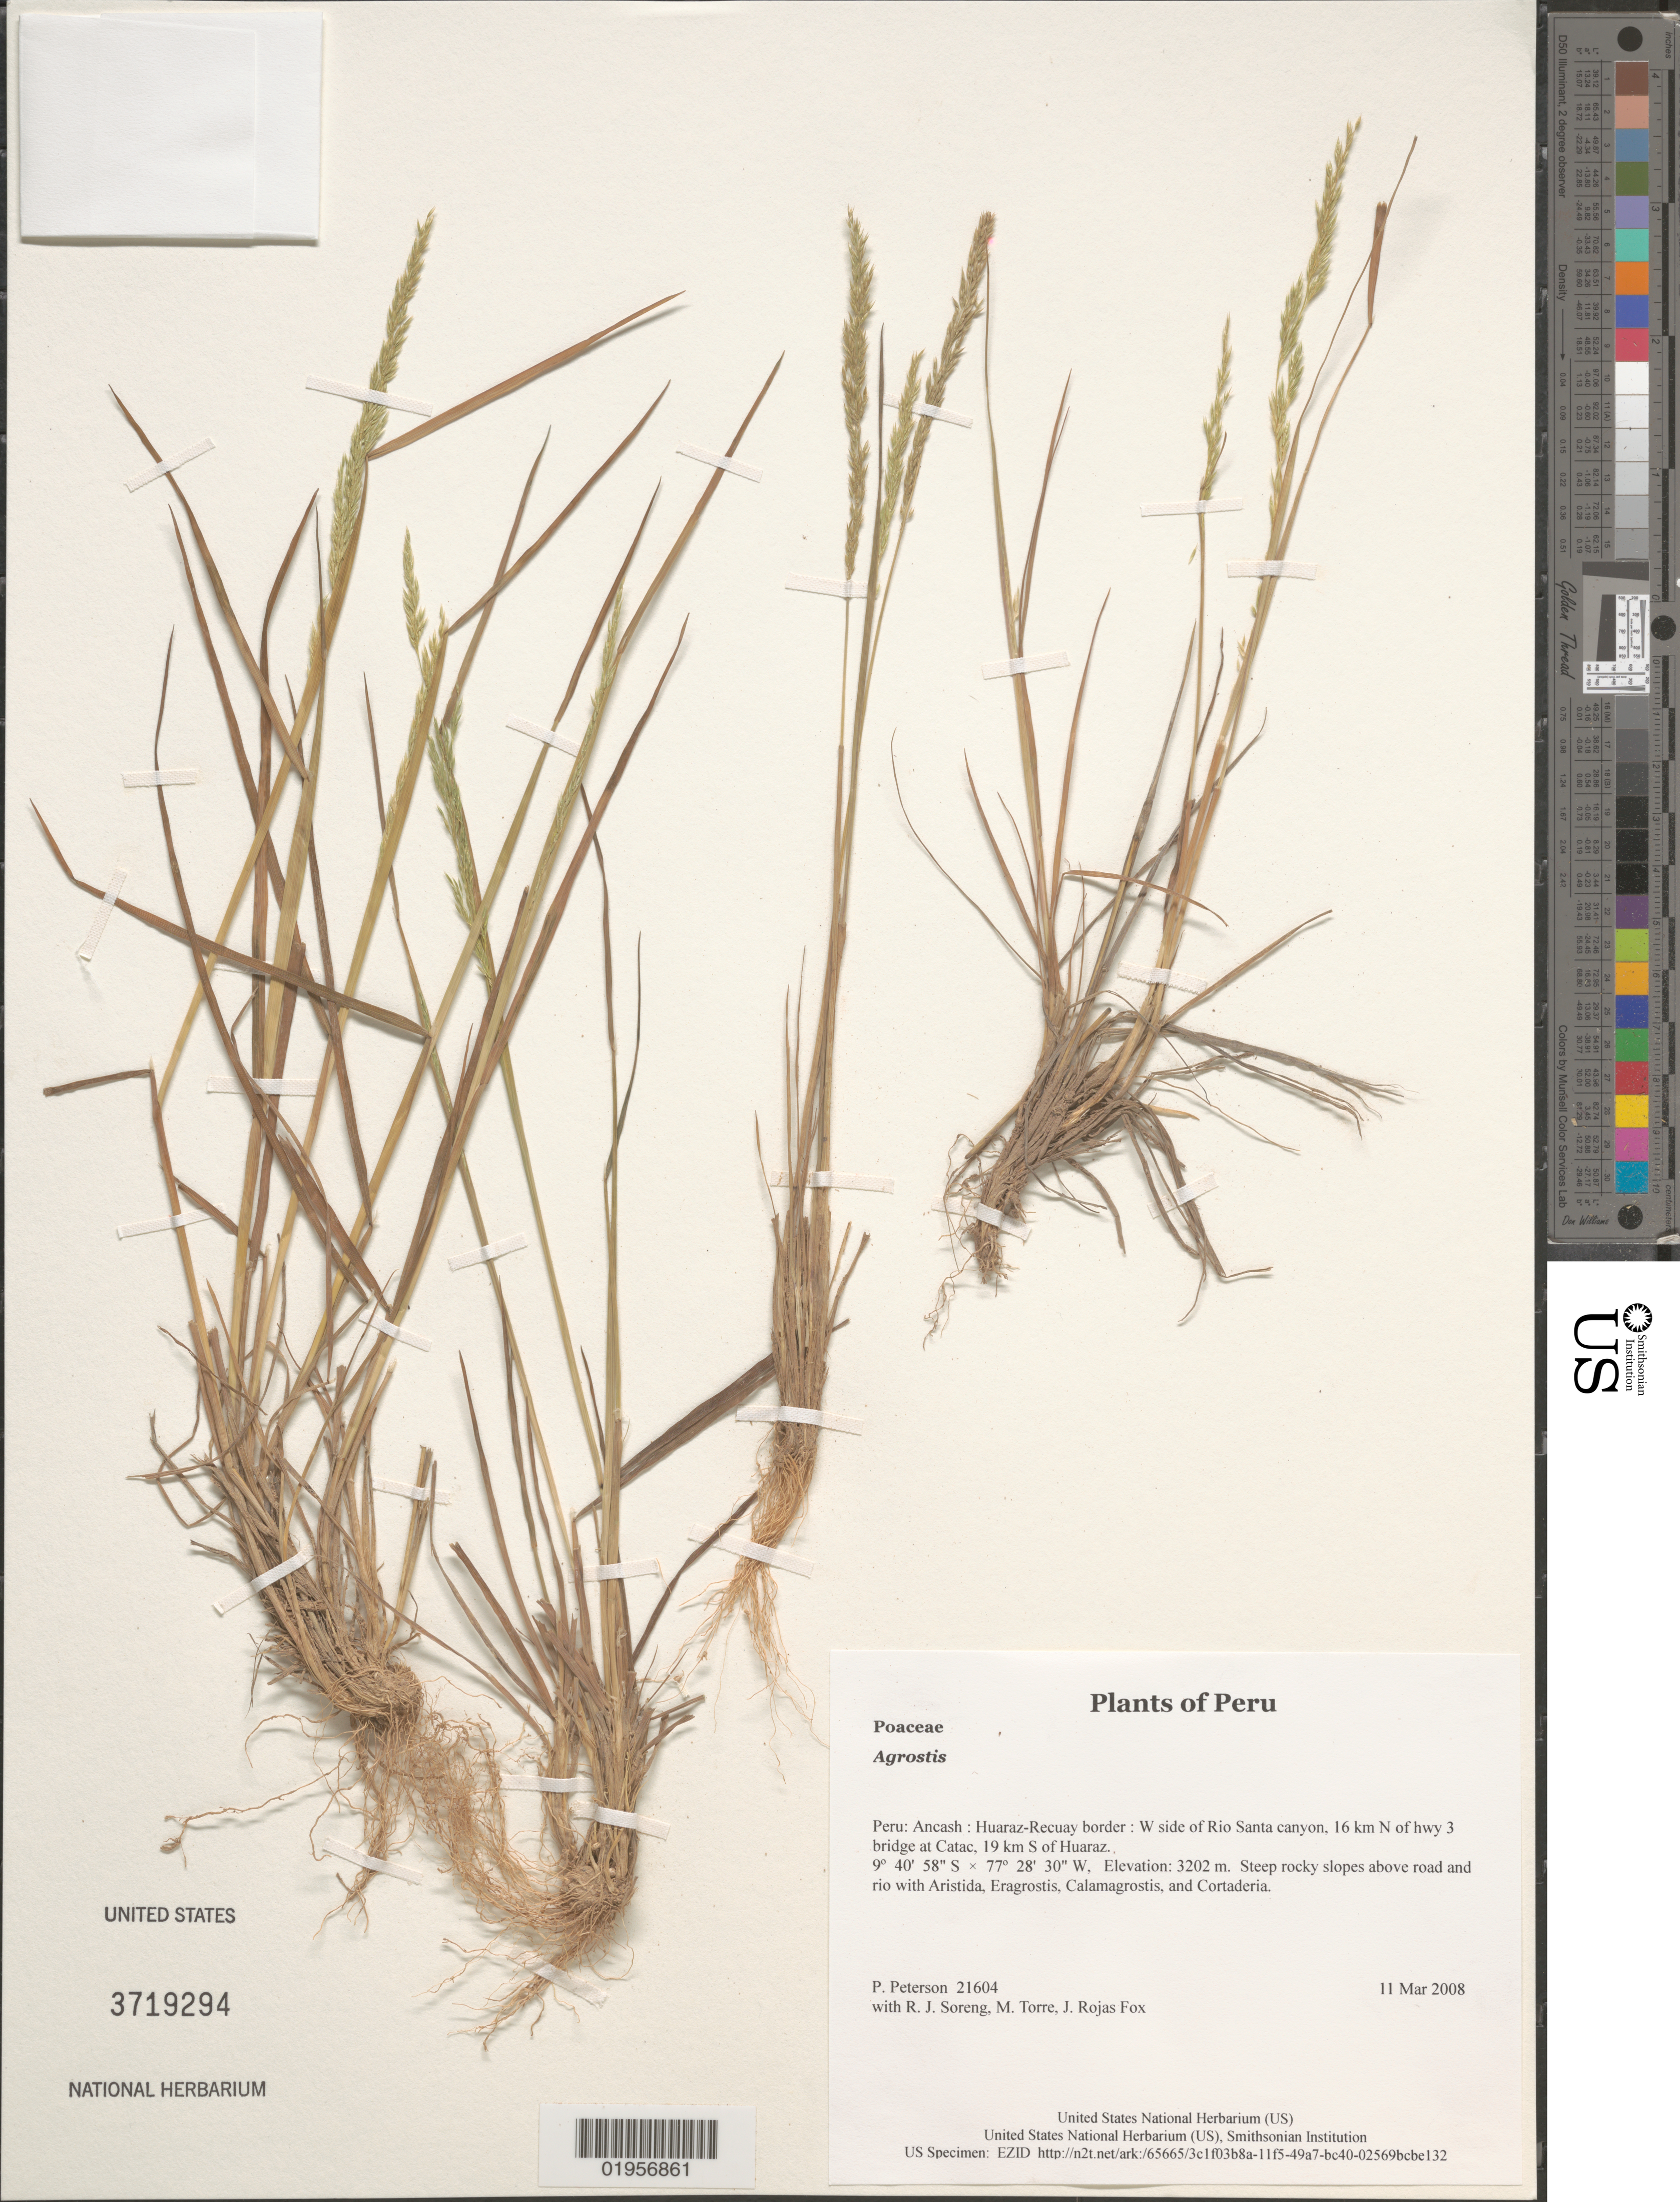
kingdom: Plantae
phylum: Tracheophyta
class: Liliopsida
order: Poales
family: Poaceae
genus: Agrostis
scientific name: Agrostis sp.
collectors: P. M. Peterson, R. J. Soreng, M. Torre & J. Rojas Fox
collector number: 21604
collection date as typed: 11 Mar 2008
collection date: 2008-03-11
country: Peru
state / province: Ancash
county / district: Huaraz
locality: W side of Rio Santa canyon, 16 km N of hwy 3 bridge at Catac, 19 km S of Huaraz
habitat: Steep rocky slopes above road and rio with Aristida, Eragrostis, Calamagrostis, and Cortaderia.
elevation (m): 3202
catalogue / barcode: US 3719294